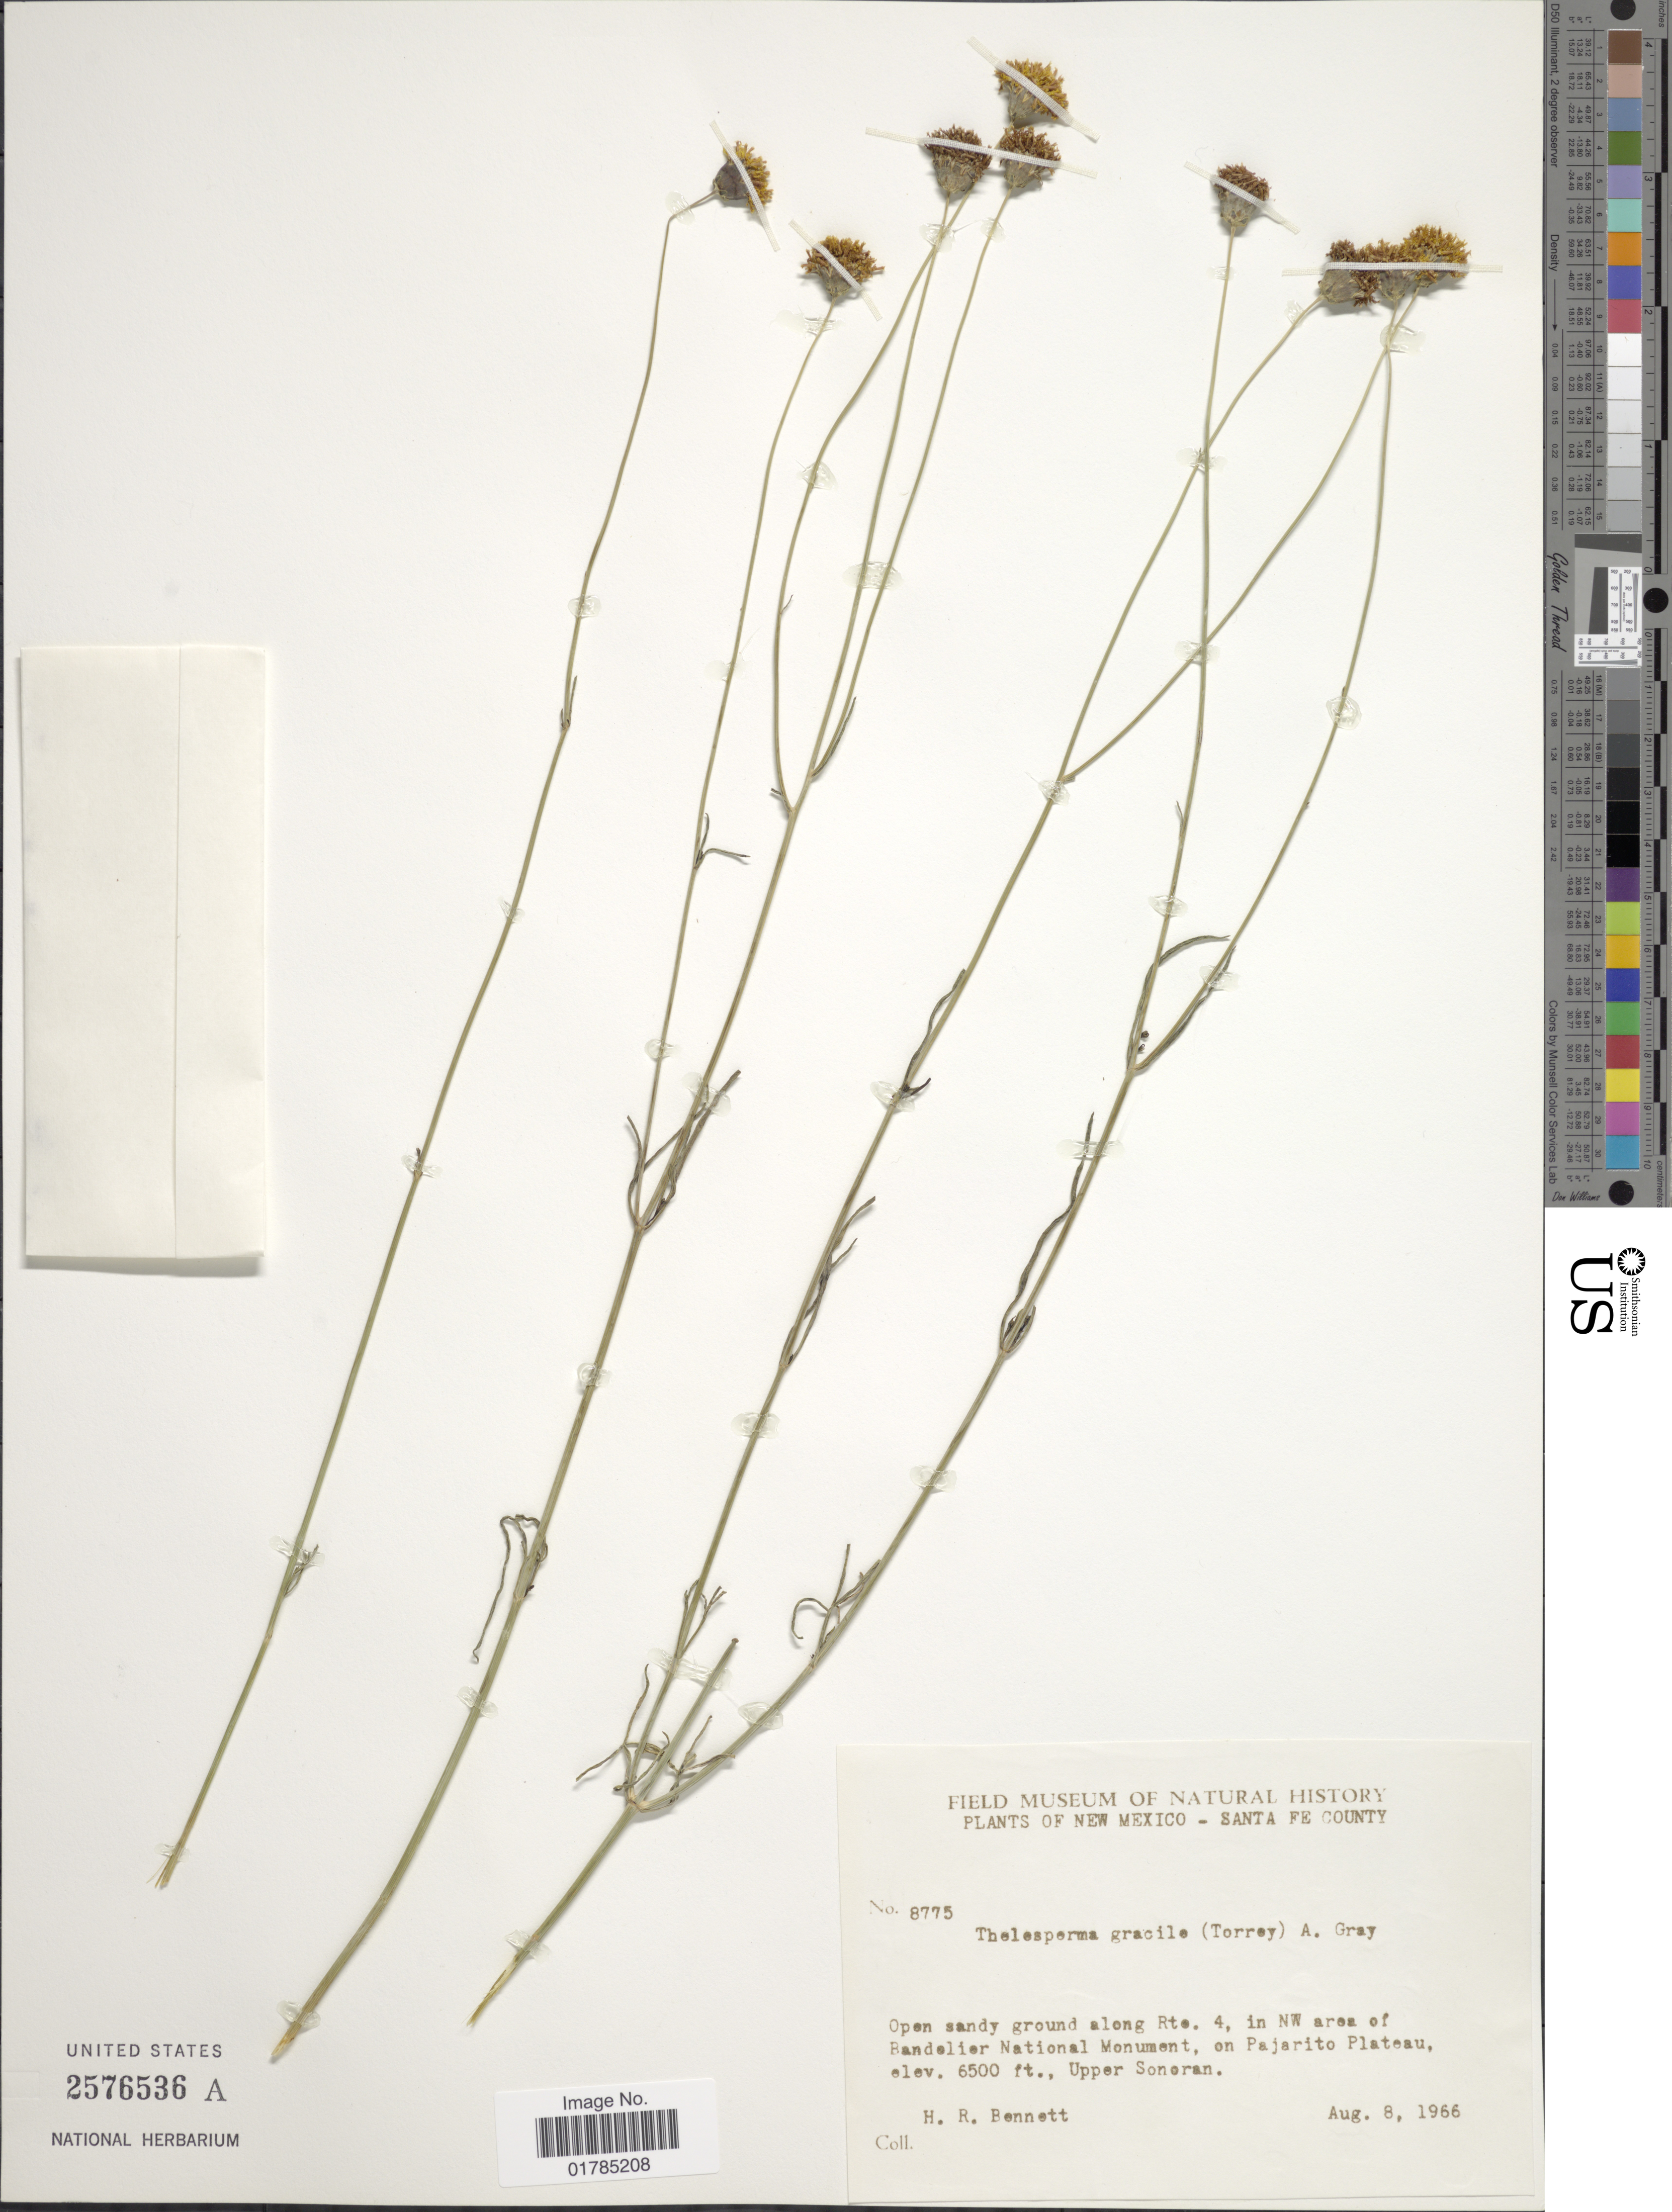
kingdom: Plantae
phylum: Tracheophyta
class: Magnoliopsida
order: Asterales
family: Asteraceae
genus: Thelesperma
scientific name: Thelesperma gracile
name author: (Torr.) A. Gray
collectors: H. R. Bennett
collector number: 8775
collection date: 1966-08-08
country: United States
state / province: New Mexico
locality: Santa Fe County, along Rte 4, in NW area of Randelier National Monument, on Pajarito Plateau, Upper Sonoran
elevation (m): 1981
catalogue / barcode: US 2576536A